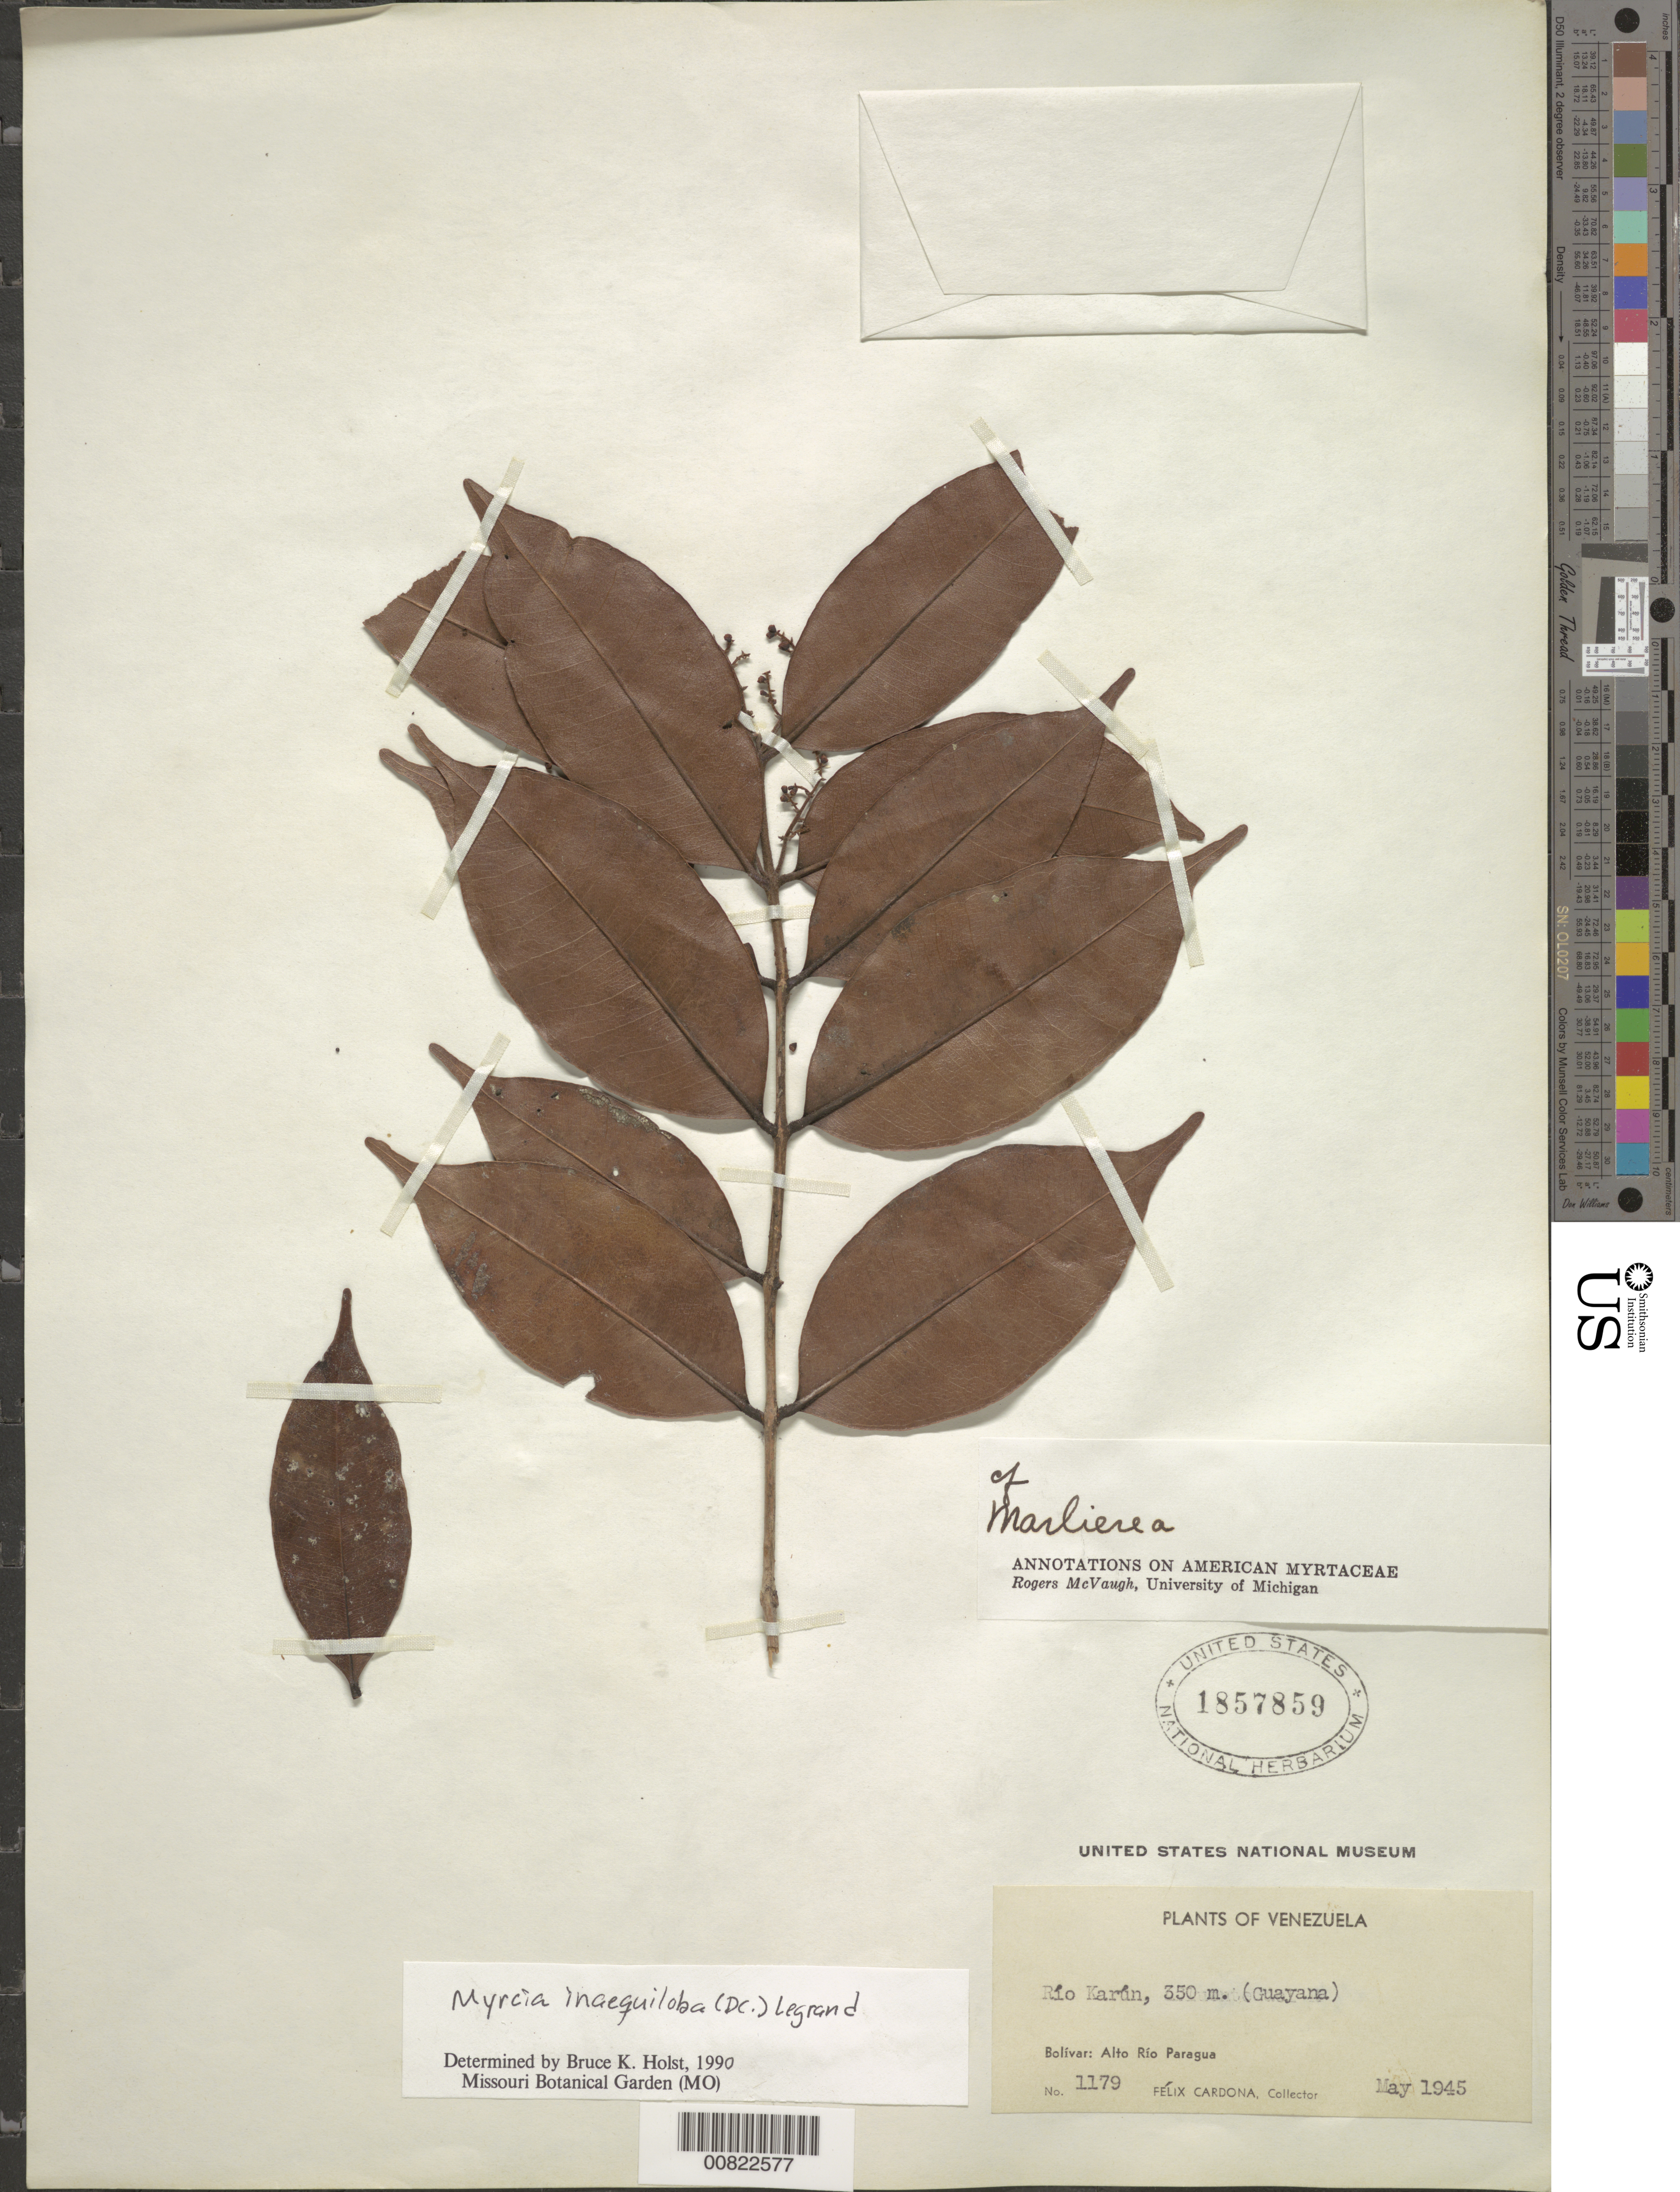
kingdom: Plantae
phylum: Tracheophyta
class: Magnoliopsida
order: Myrtales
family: Myrtaceae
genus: Myrcia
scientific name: Myrcia inaequiloba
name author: (DC.) D. Legrand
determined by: Holst, Bruce K.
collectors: F. Cardona Puig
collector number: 1179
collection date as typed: May-45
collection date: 1945-05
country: Venezuela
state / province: Bolívar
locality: Alto Río Paragua, Río Karún (Guayana)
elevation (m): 350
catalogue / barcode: US 1857859